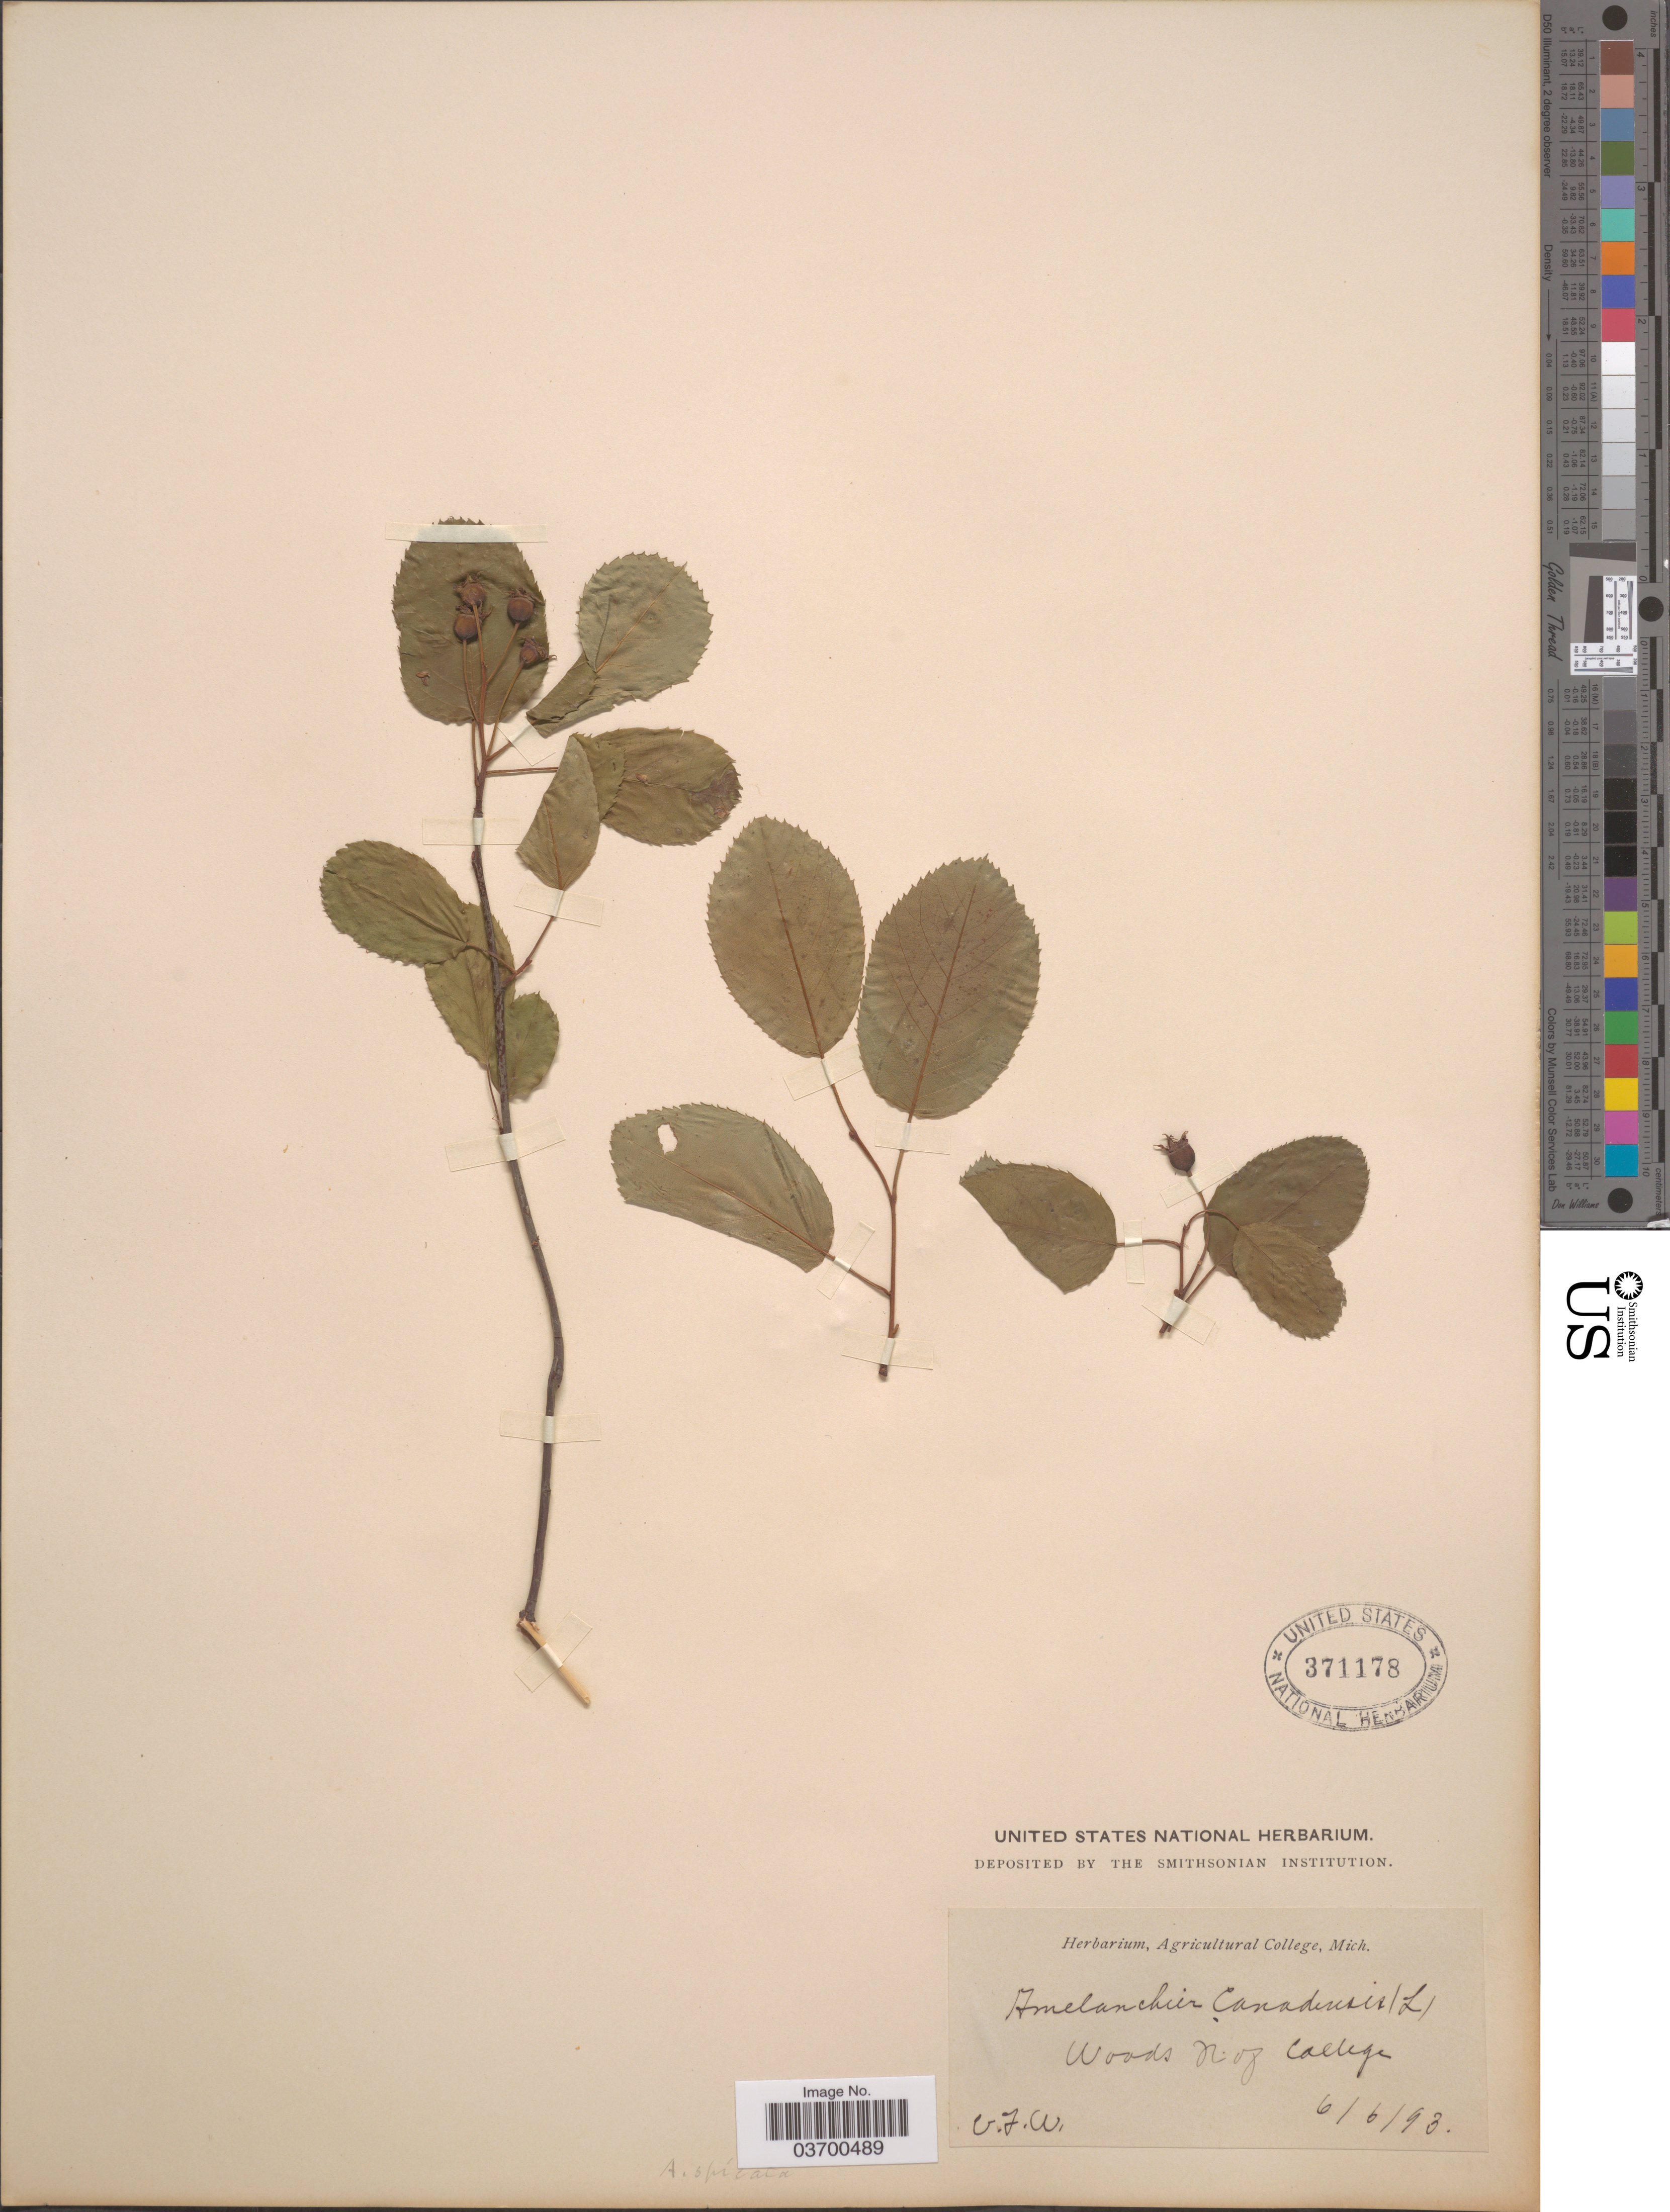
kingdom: Plantae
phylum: Tracheophyta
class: Magnoliopsida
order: Rosales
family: Rosaceae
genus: Amelanchier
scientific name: Amelanchier canadensis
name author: (L.) Medic.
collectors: V. J. W.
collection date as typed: Transcribed d/m/y: 6/6/93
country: United States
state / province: Michigan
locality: Woods N. of College.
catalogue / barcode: US 371178